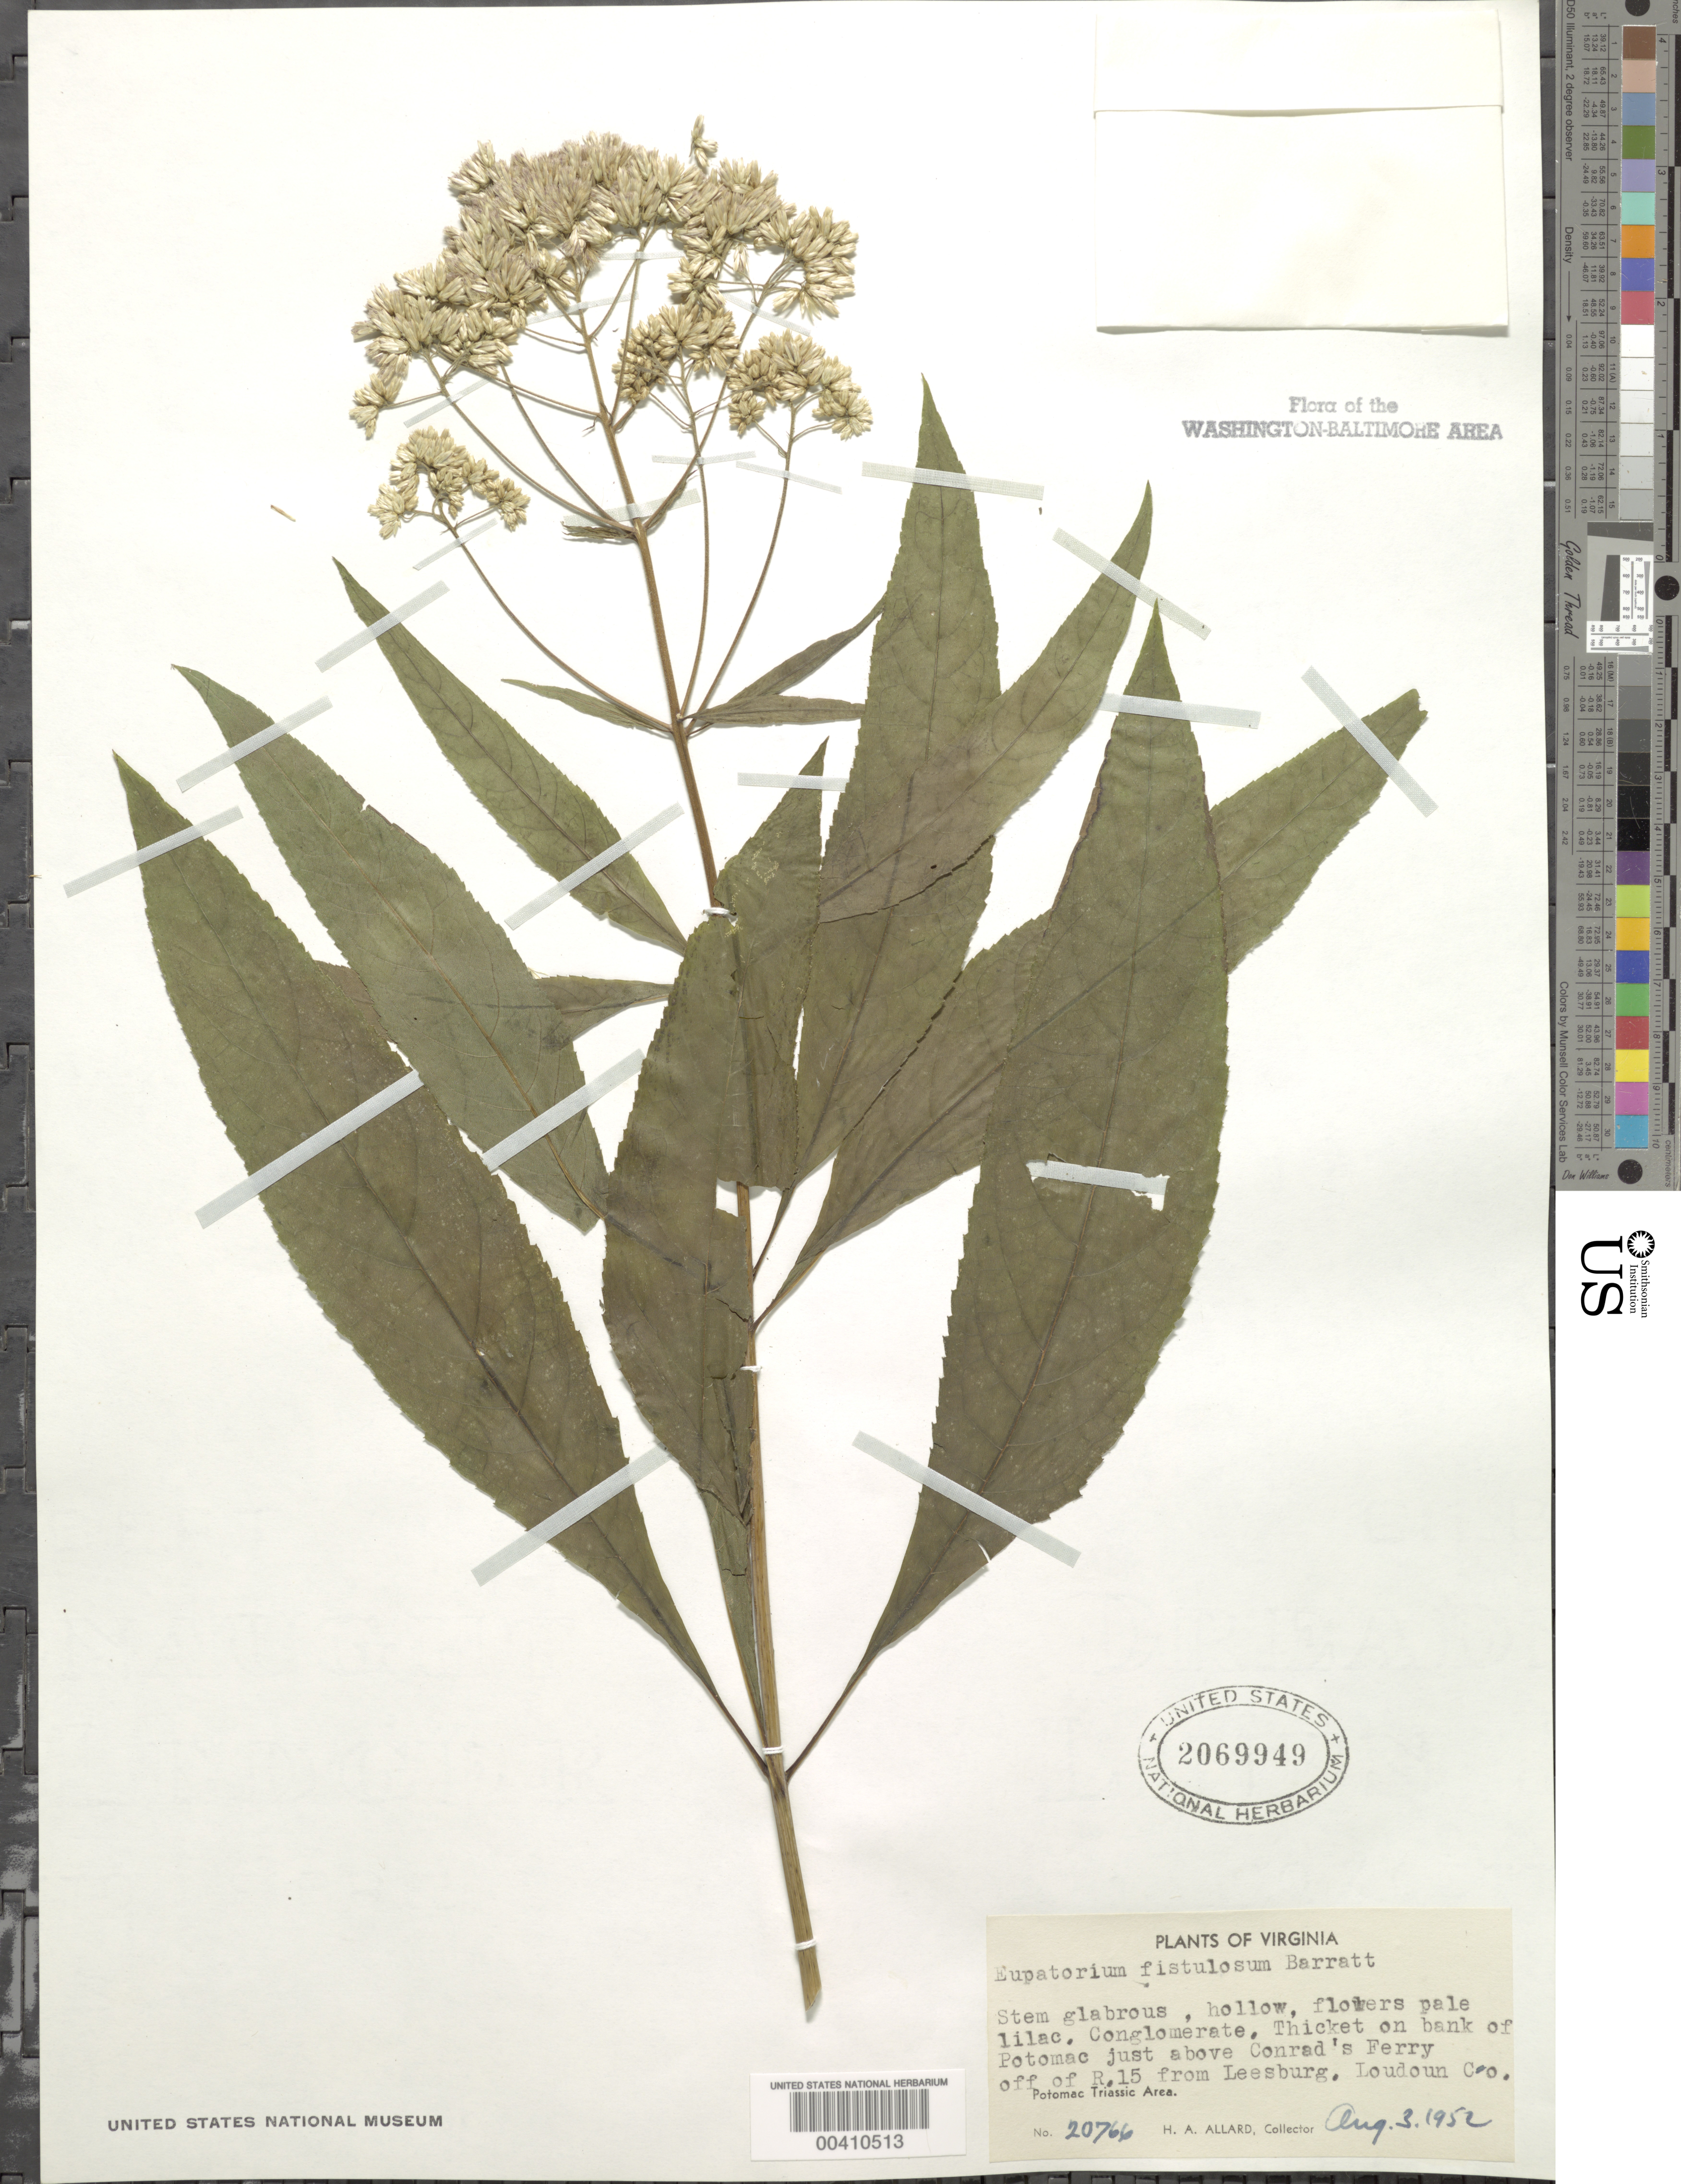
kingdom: Plantae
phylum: Tracheophyta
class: Magnoliopsida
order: Asterales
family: Asteraceae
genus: Eupatorium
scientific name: Eupatorium fistulosum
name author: Barratt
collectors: H. A. Allard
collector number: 20766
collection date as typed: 03 Aug 1952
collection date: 1952-08-03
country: United States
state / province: Virginia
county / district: Loudoun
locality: Above Conrad's Ferry off Rt. 15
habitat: In thicket on bank of potomac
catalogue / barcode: US 2069949